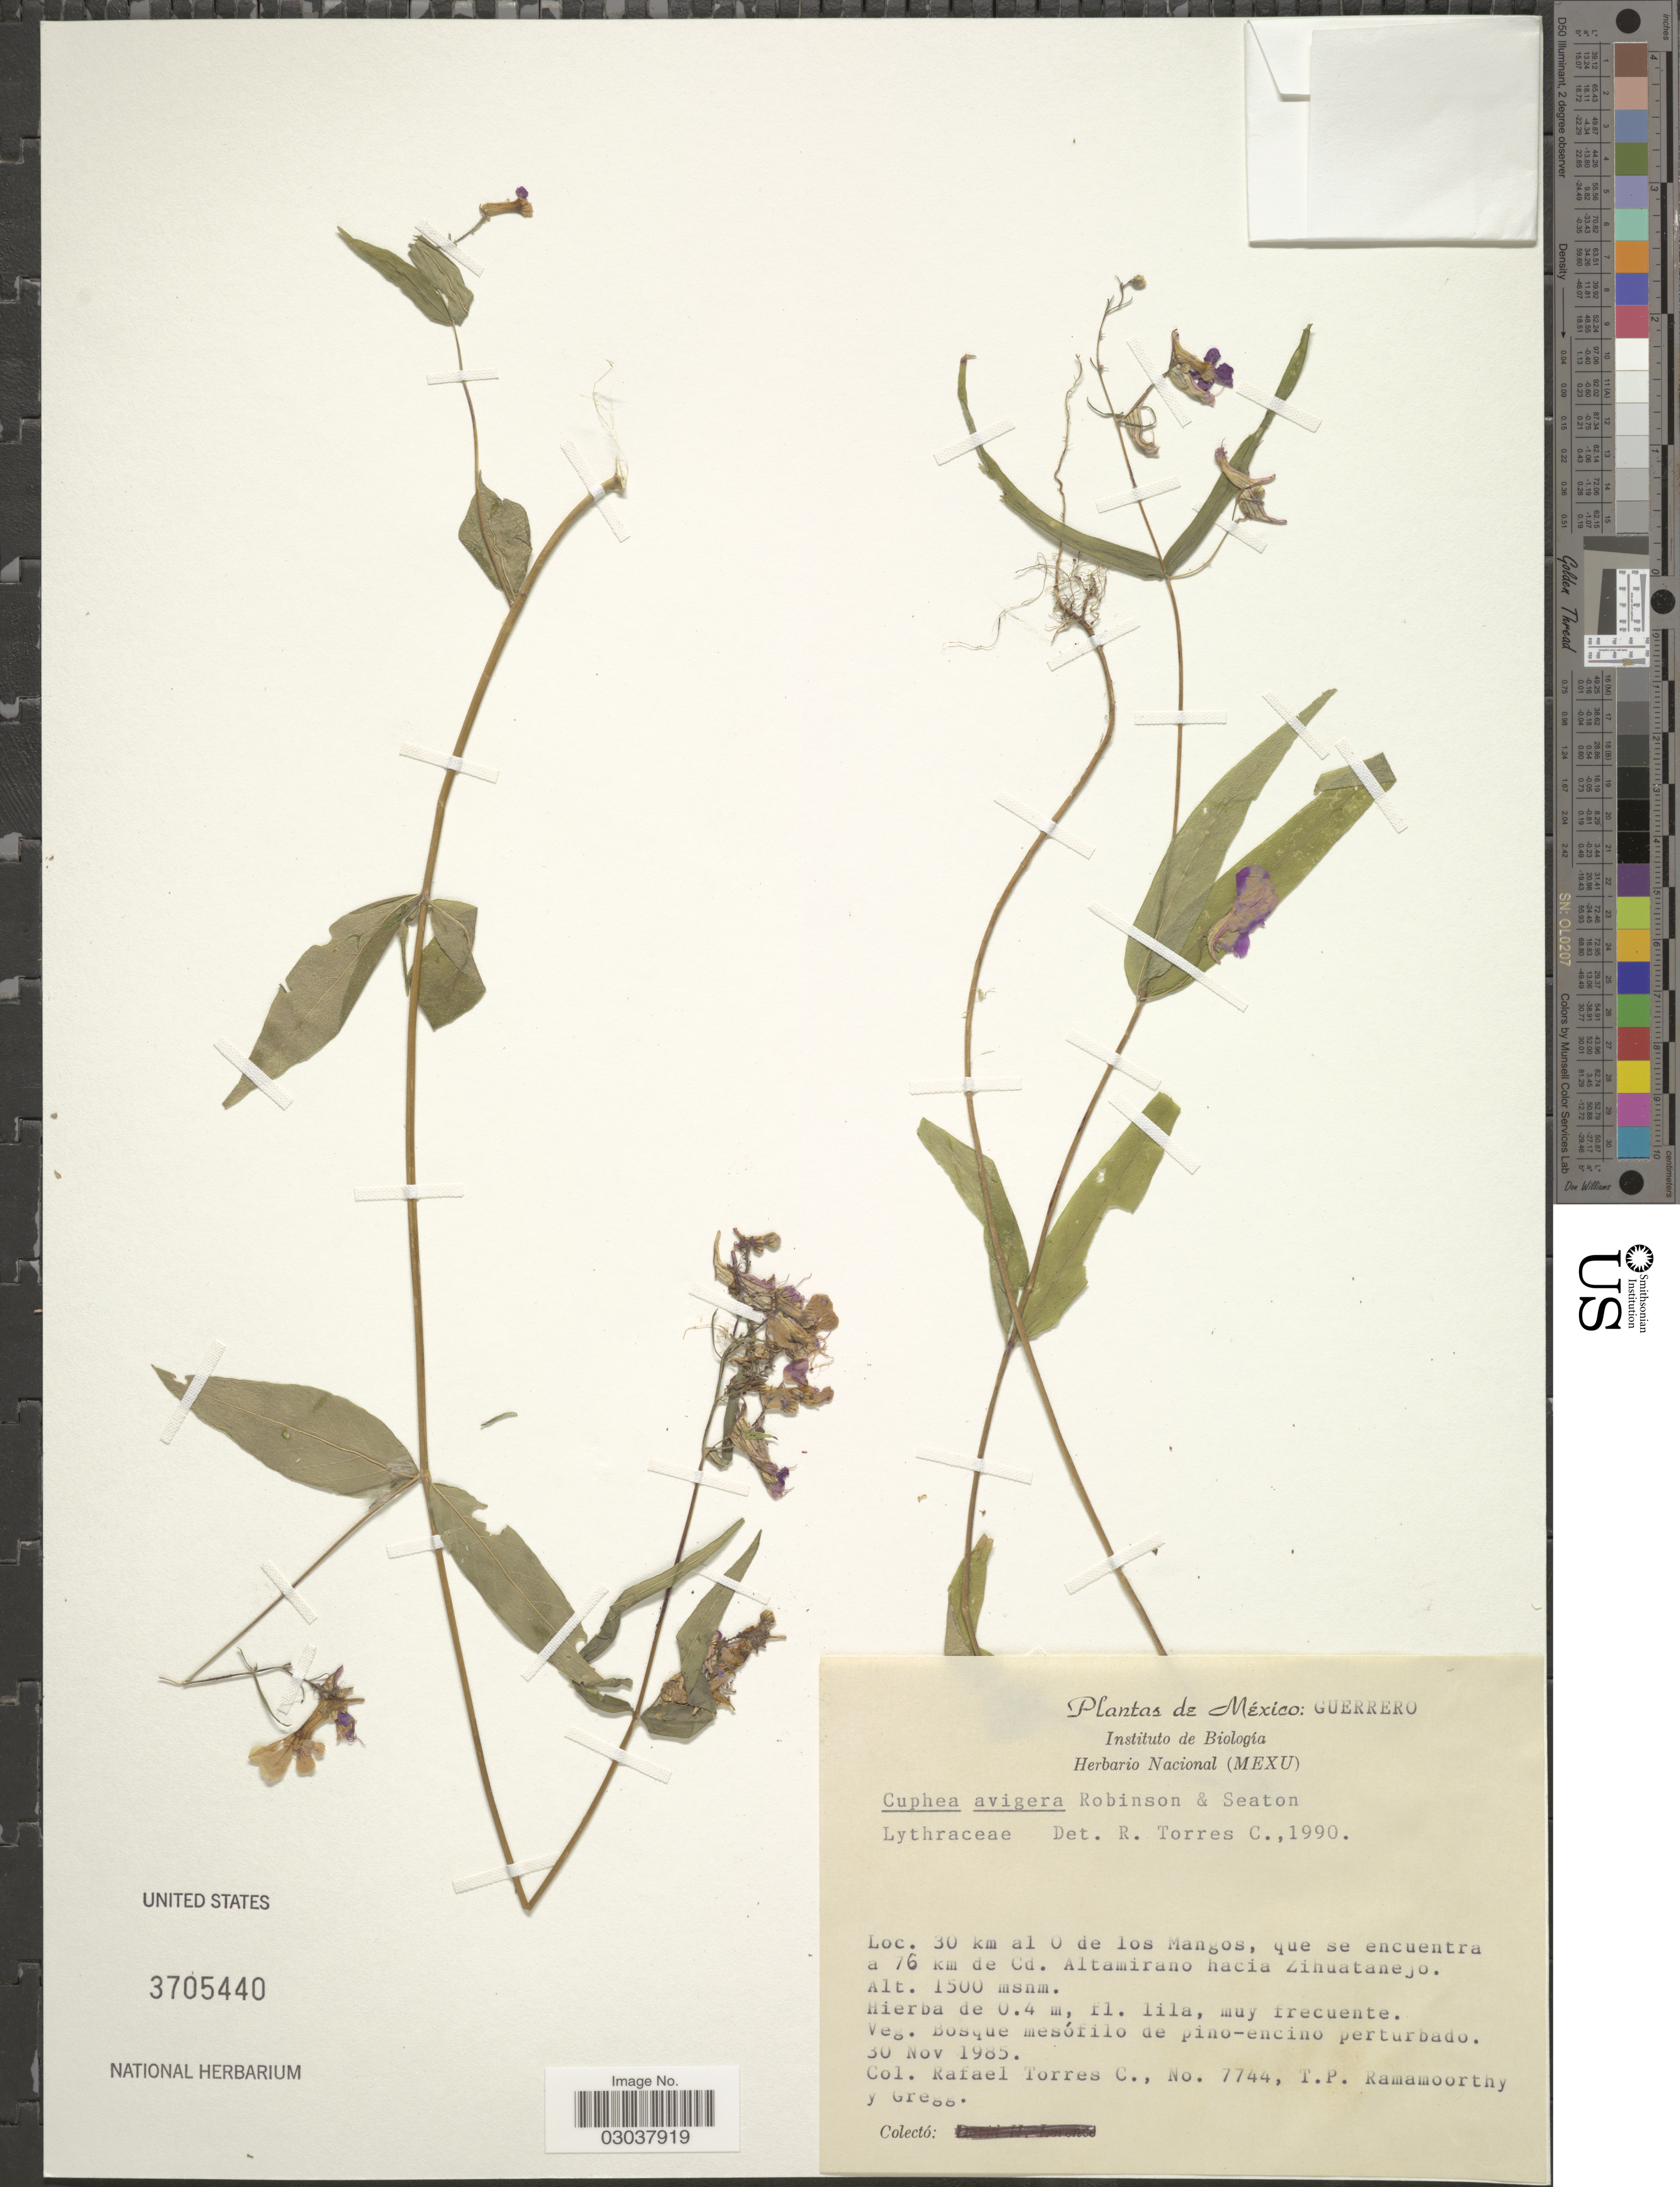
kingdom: Plantae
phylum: Tracheophyta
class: Magnoliopsida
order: Myrtales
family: Lythraceae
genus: Cuphea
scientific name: Cuphea avigera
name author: B.L. Rob. & Seaton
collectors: R. Torres C., T. P. Ramamoorthy & Gregg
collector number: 7744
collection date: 1985-11-30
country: Mexico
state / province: Guerrero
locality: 30 km al O de los Mangos, que se encuentra a 76 km de Cd. Altamirano hacia Zihuatanejo.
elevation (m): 1500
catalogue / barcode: US 3705440